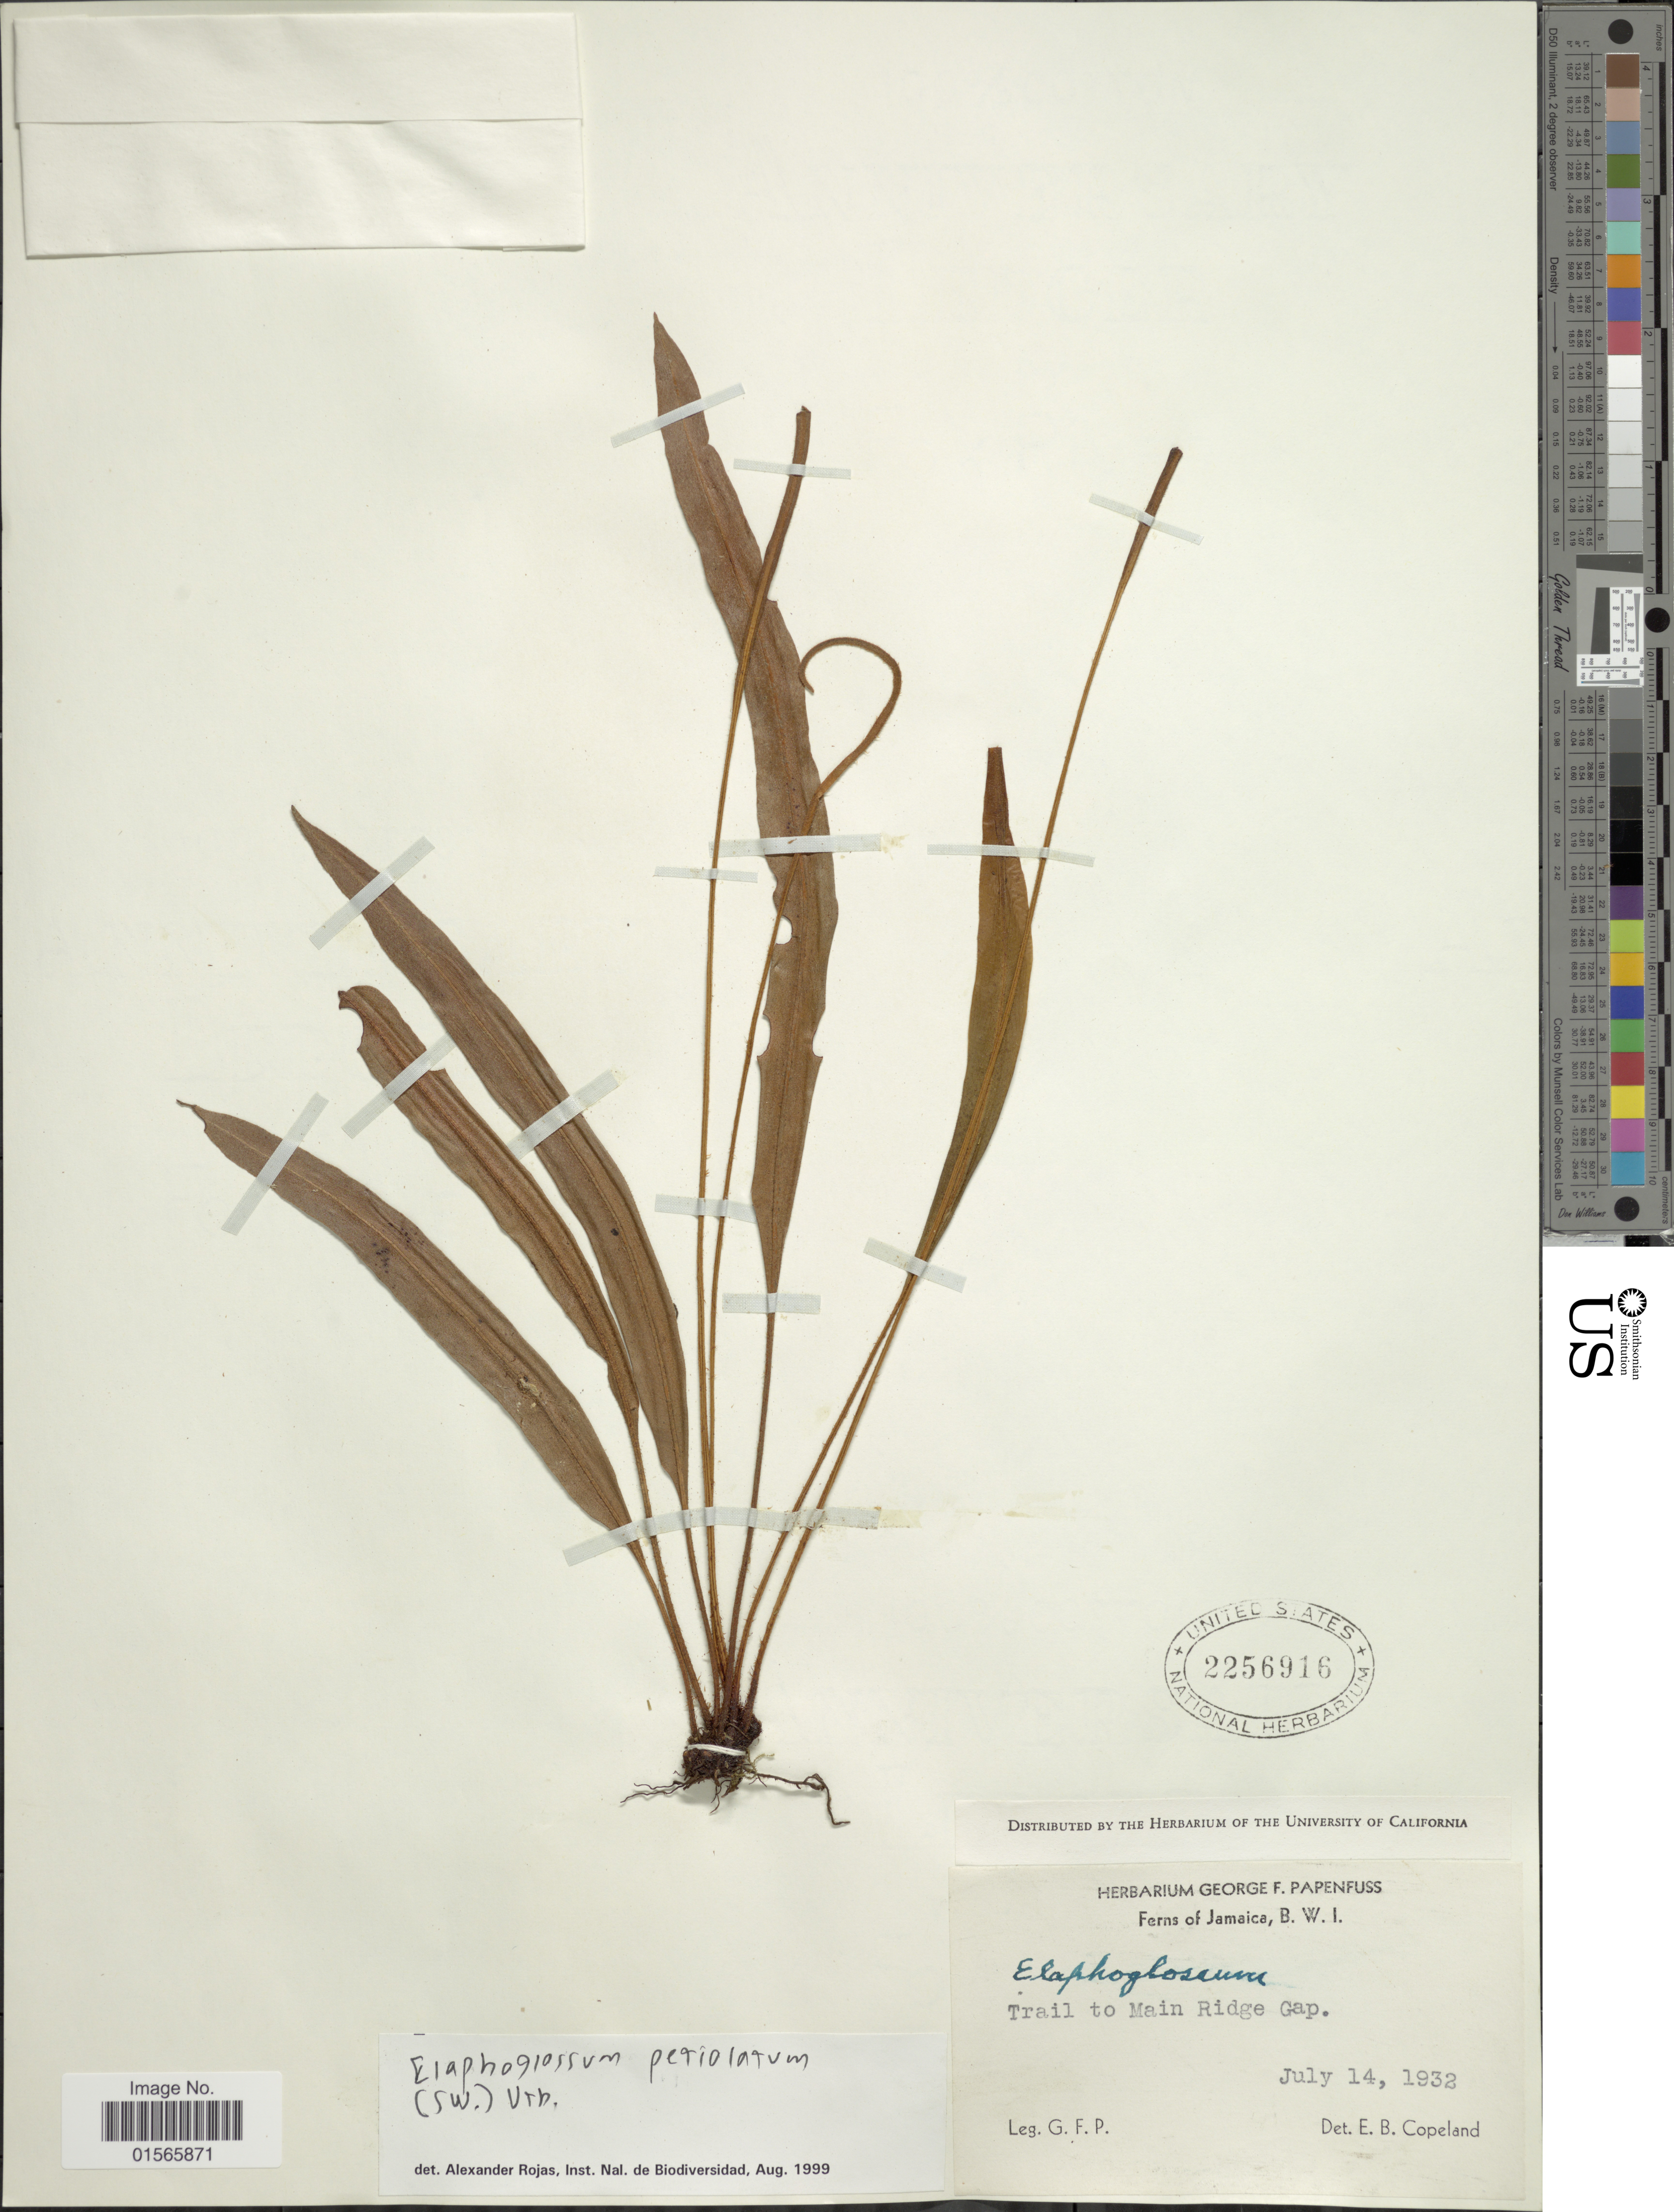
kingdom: Plantae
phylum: Tracheophyta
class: Polypodiopsida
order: Polypodiales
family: Dryopteridaceae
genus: Elaphoglossum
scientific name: Elaphoglossum peltatum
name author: (Sw.) Urb.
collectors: G. Papenfuss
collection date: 1932-07-14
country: Jamaica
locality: B.W.I., Trail to Main Ridge Gap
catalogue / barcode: US 2256916